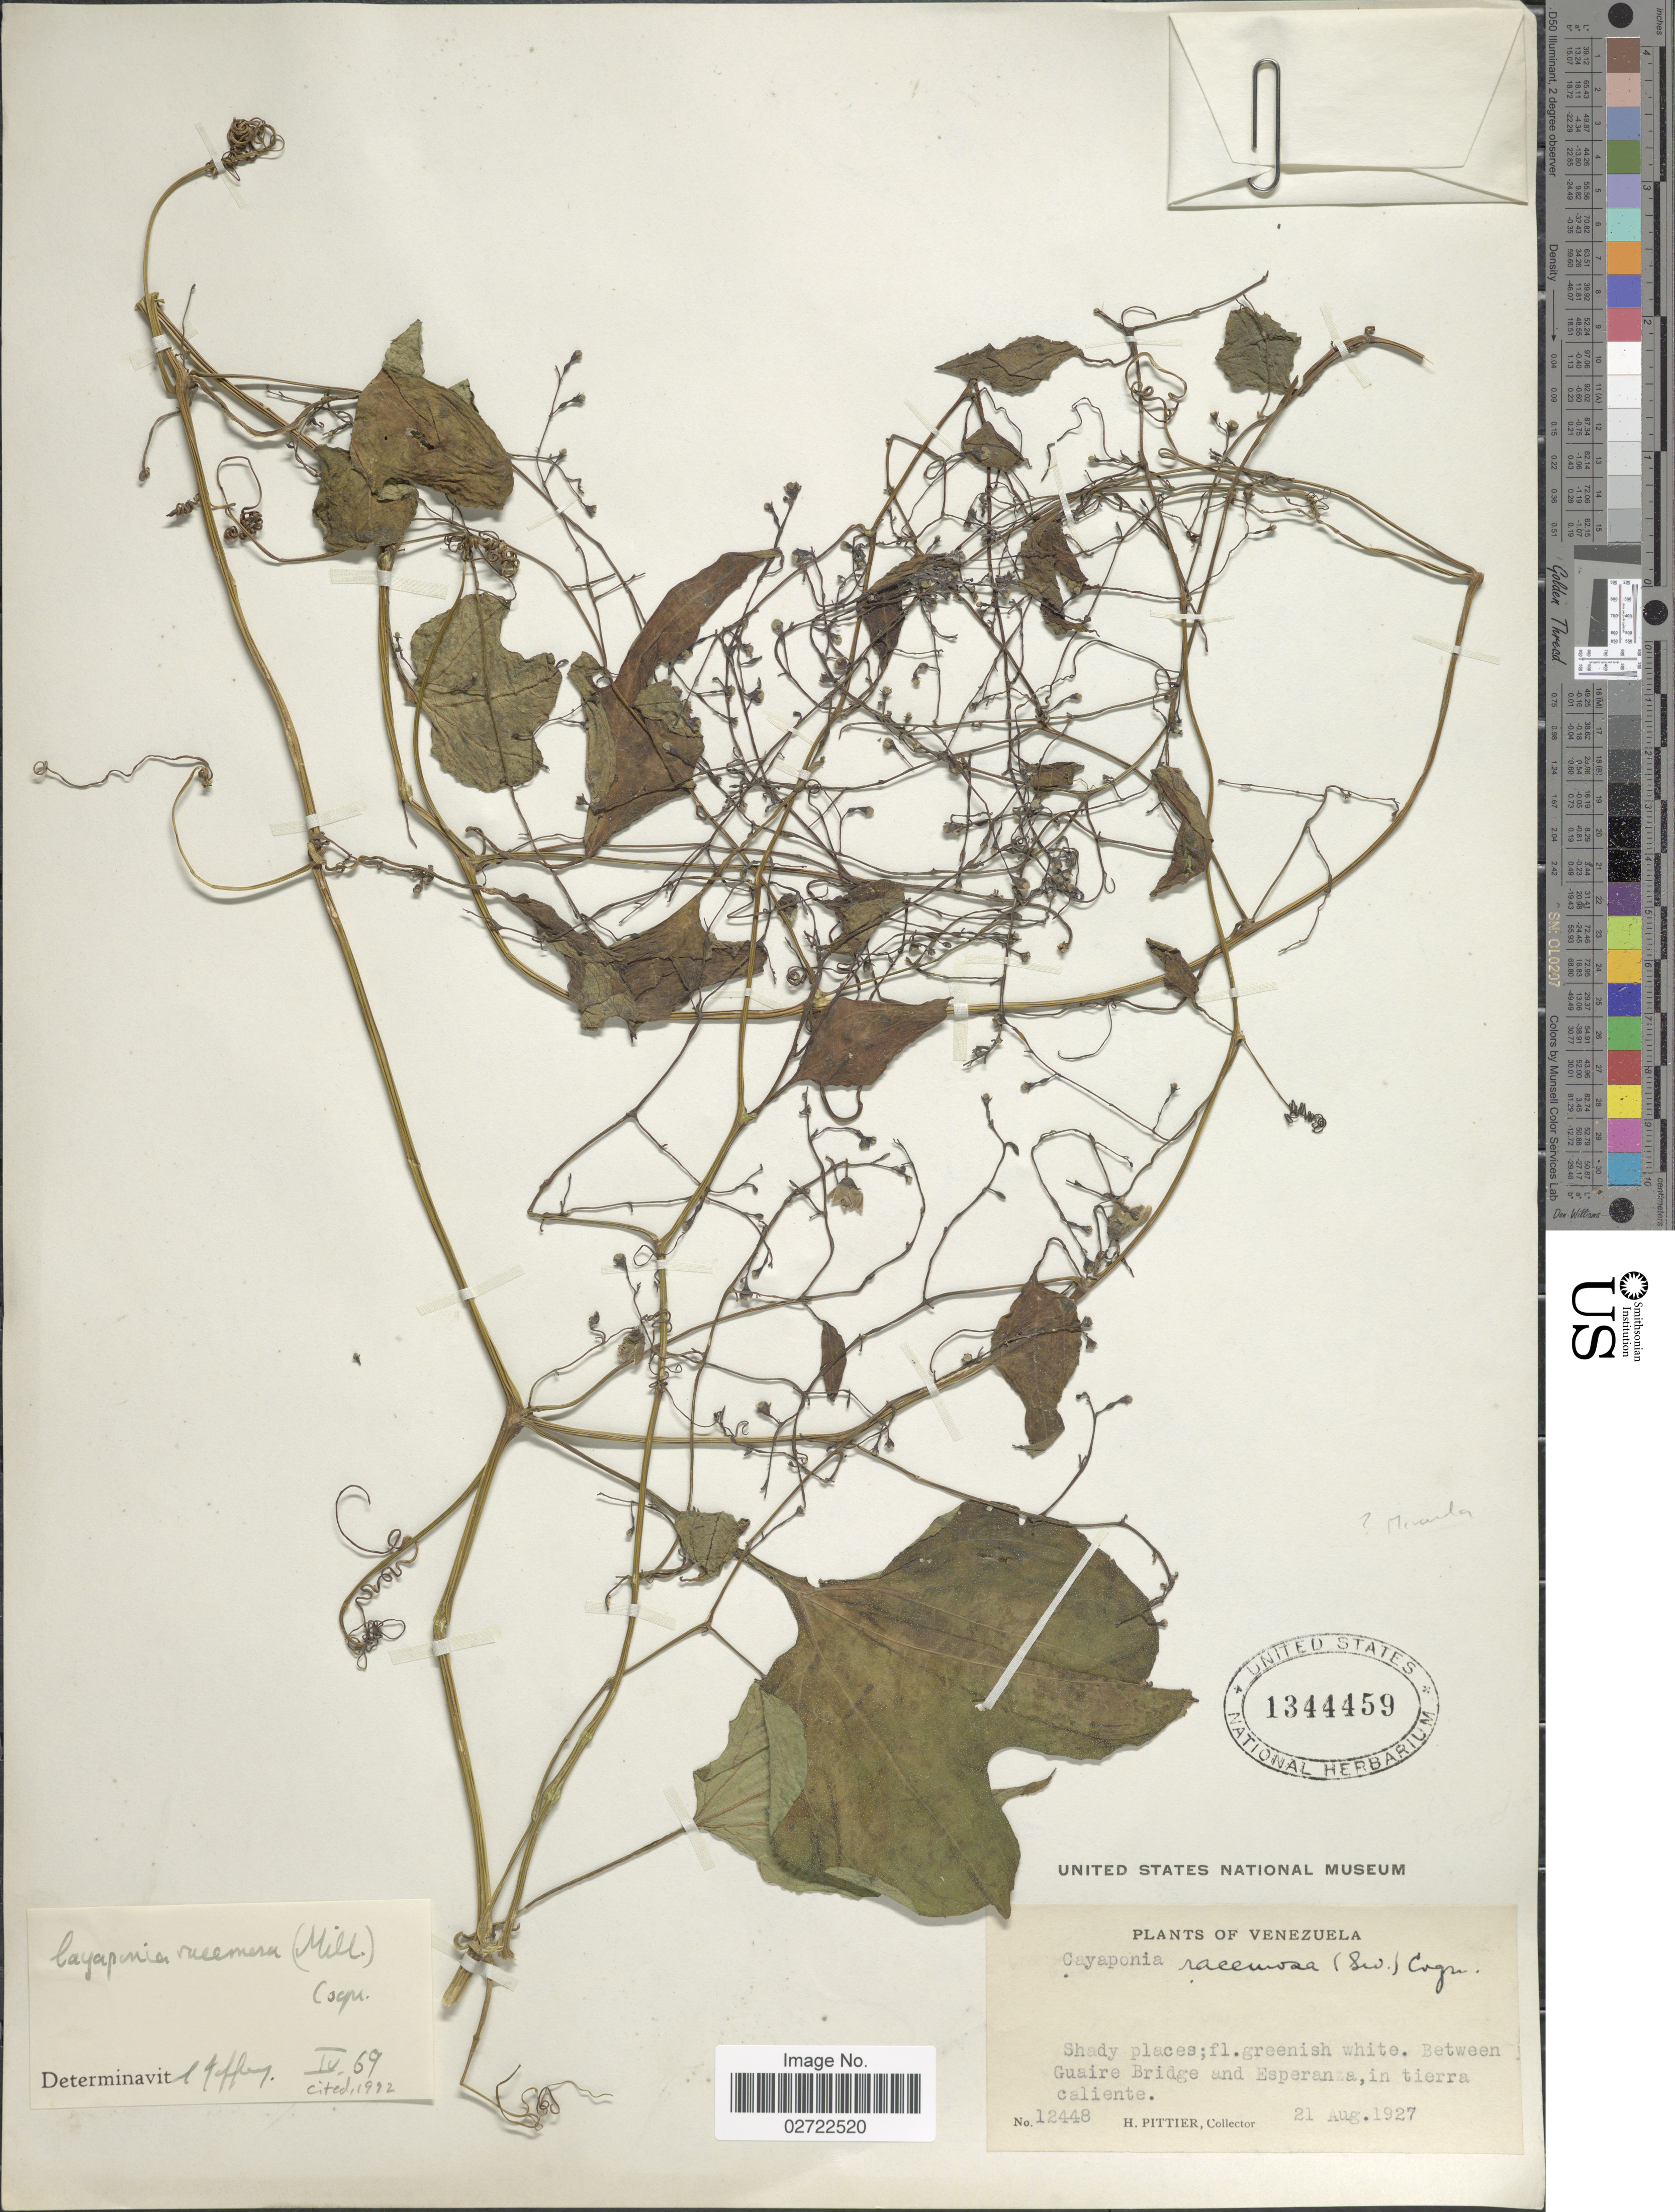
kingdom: Plantae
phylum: Tracheophyta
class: Magnoliopsida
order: Cucurbitales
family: Cucurbitaceae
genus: Cayaponia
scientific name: Cayaponia racemosa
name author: (Mill.) Cogn.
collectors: H. F. Pittier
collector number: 12448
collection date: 1927-08-21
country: Venezuela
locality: Between Guaire Bridge and Esperanza, in tierra caliente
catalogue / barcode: US 1344459